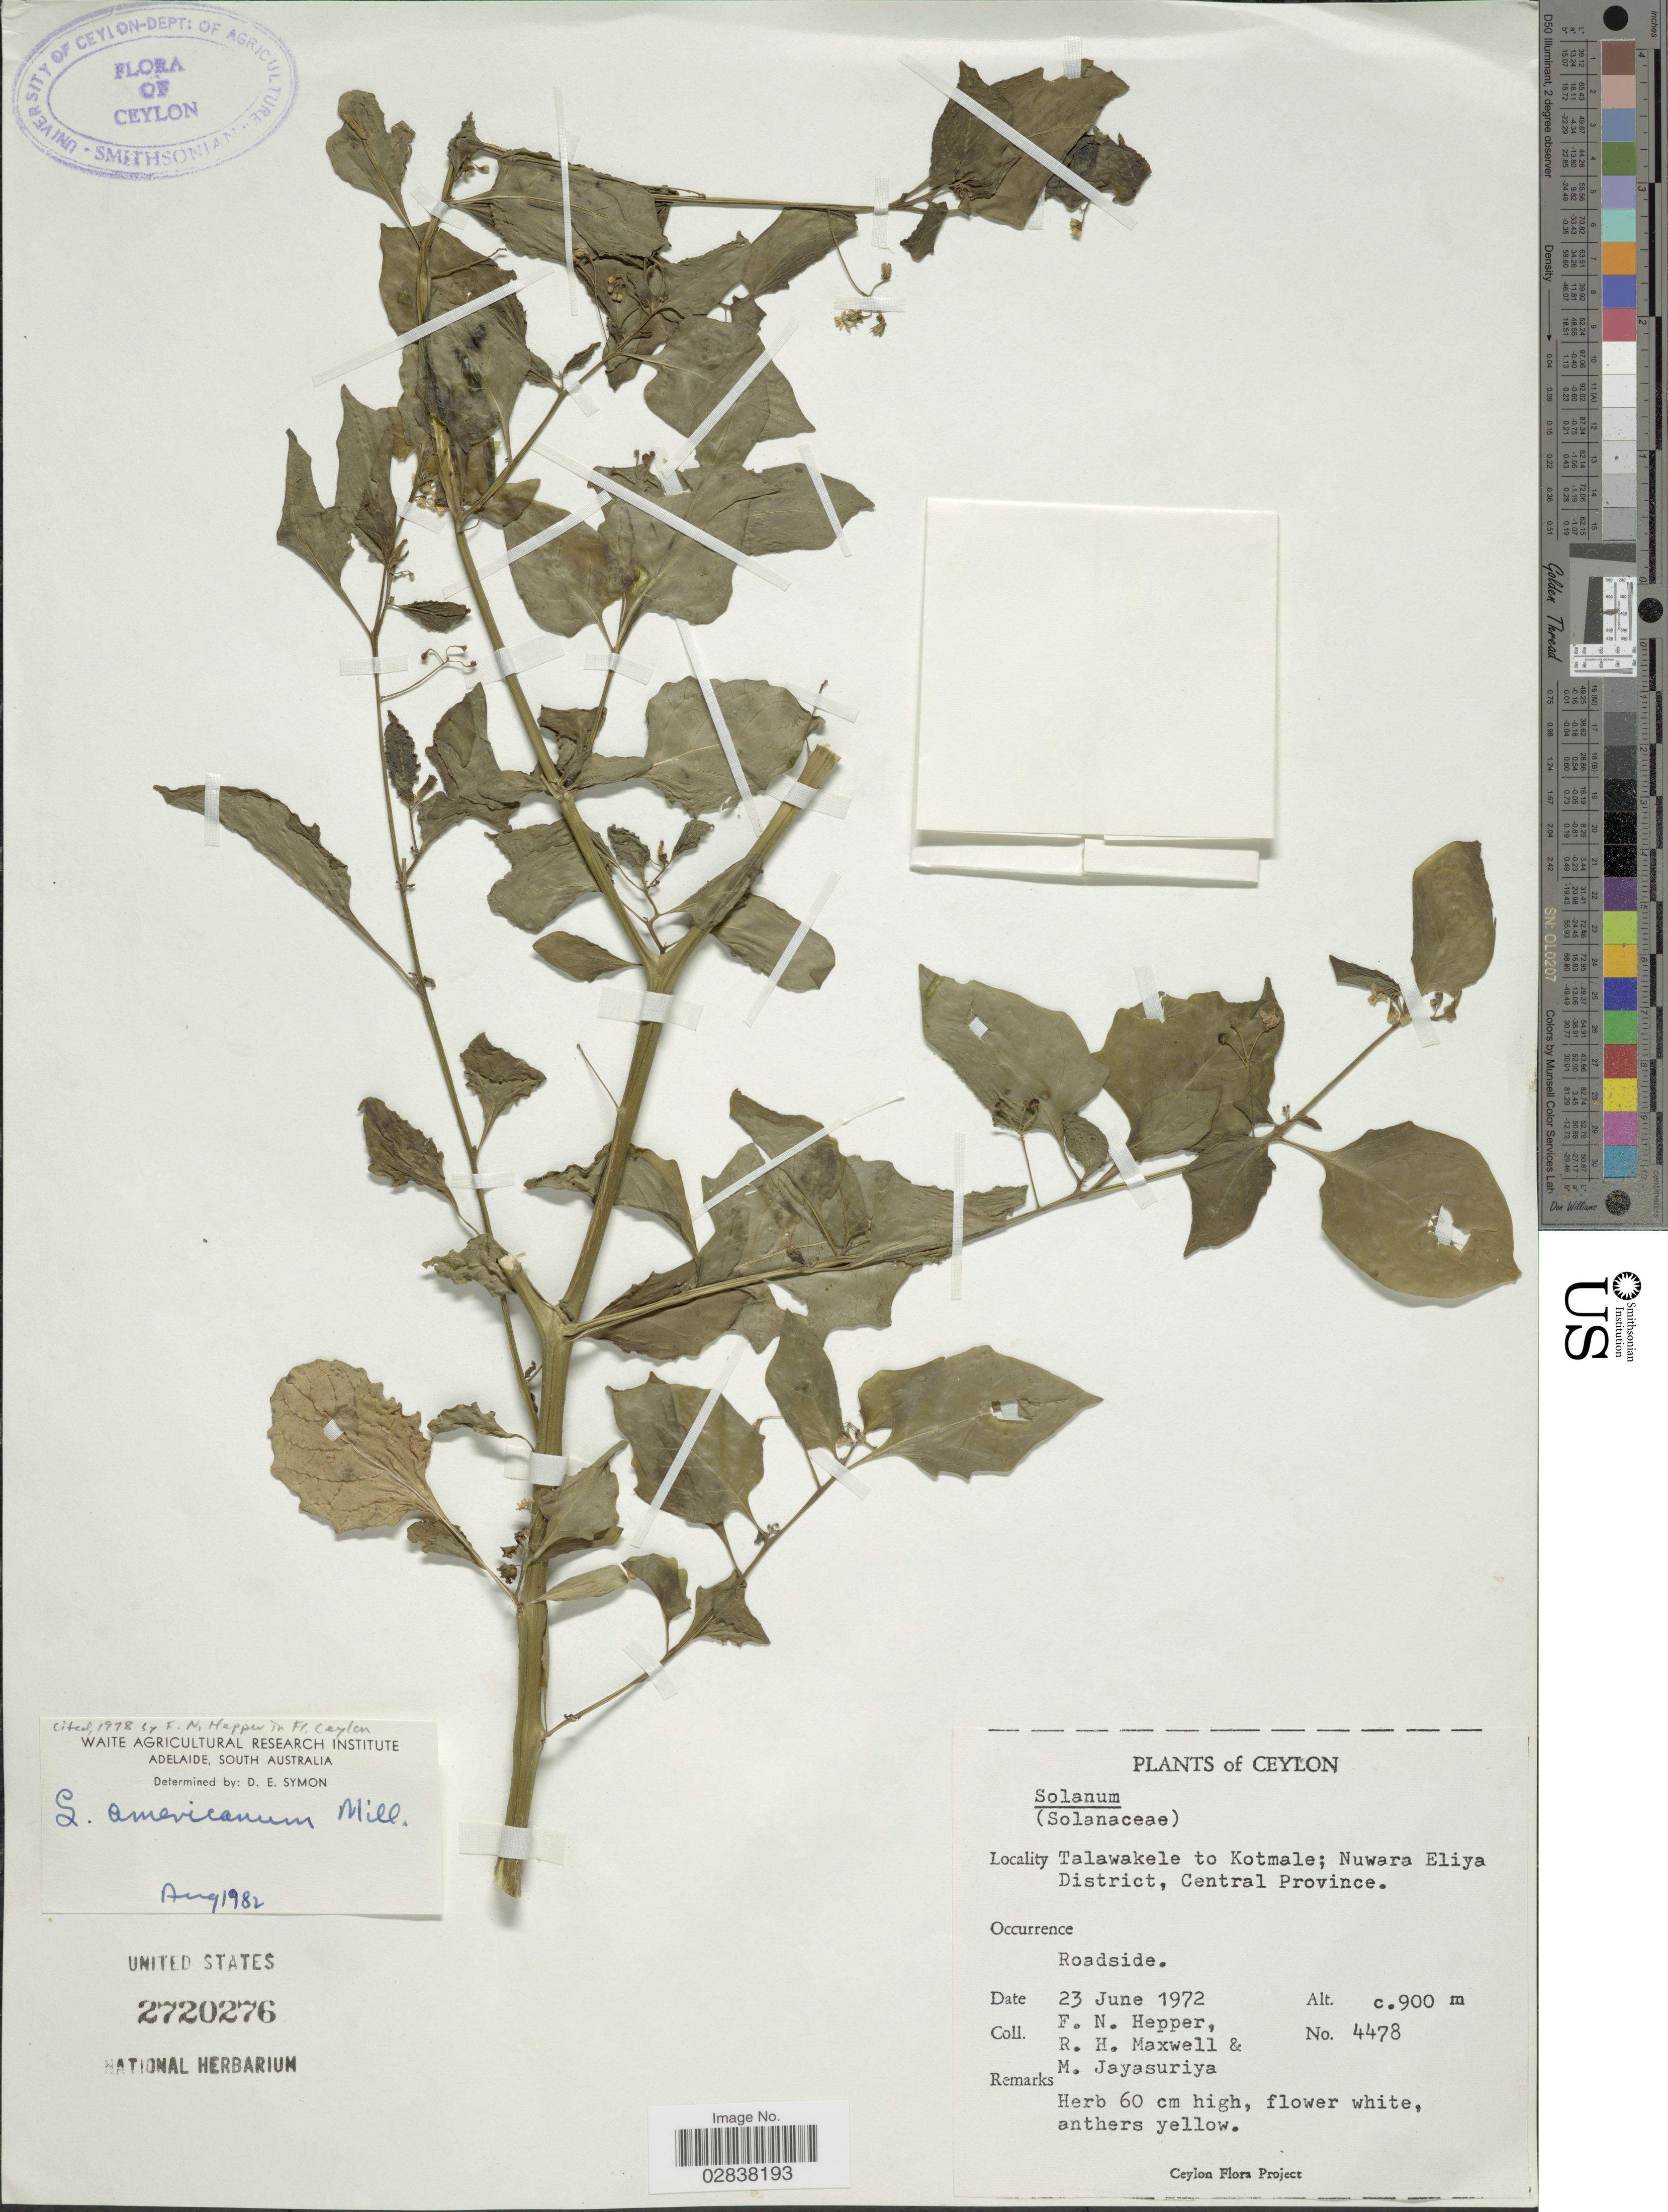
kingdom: Plantae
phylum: Tracheophyta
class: Magnoliopsida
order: Solanales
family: Solanaceae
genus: Solanum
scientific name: Solanum americanum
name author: Mill.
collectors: F. Hepper, R. Maxwell & M. Jayasuriya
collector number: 4478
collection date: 1972-06-23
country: Sri Lanka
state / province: Central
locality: Ceylon, Talawakele to Kotmale, Nuwara Eliya District.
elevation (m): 900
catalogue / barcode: US 2720276